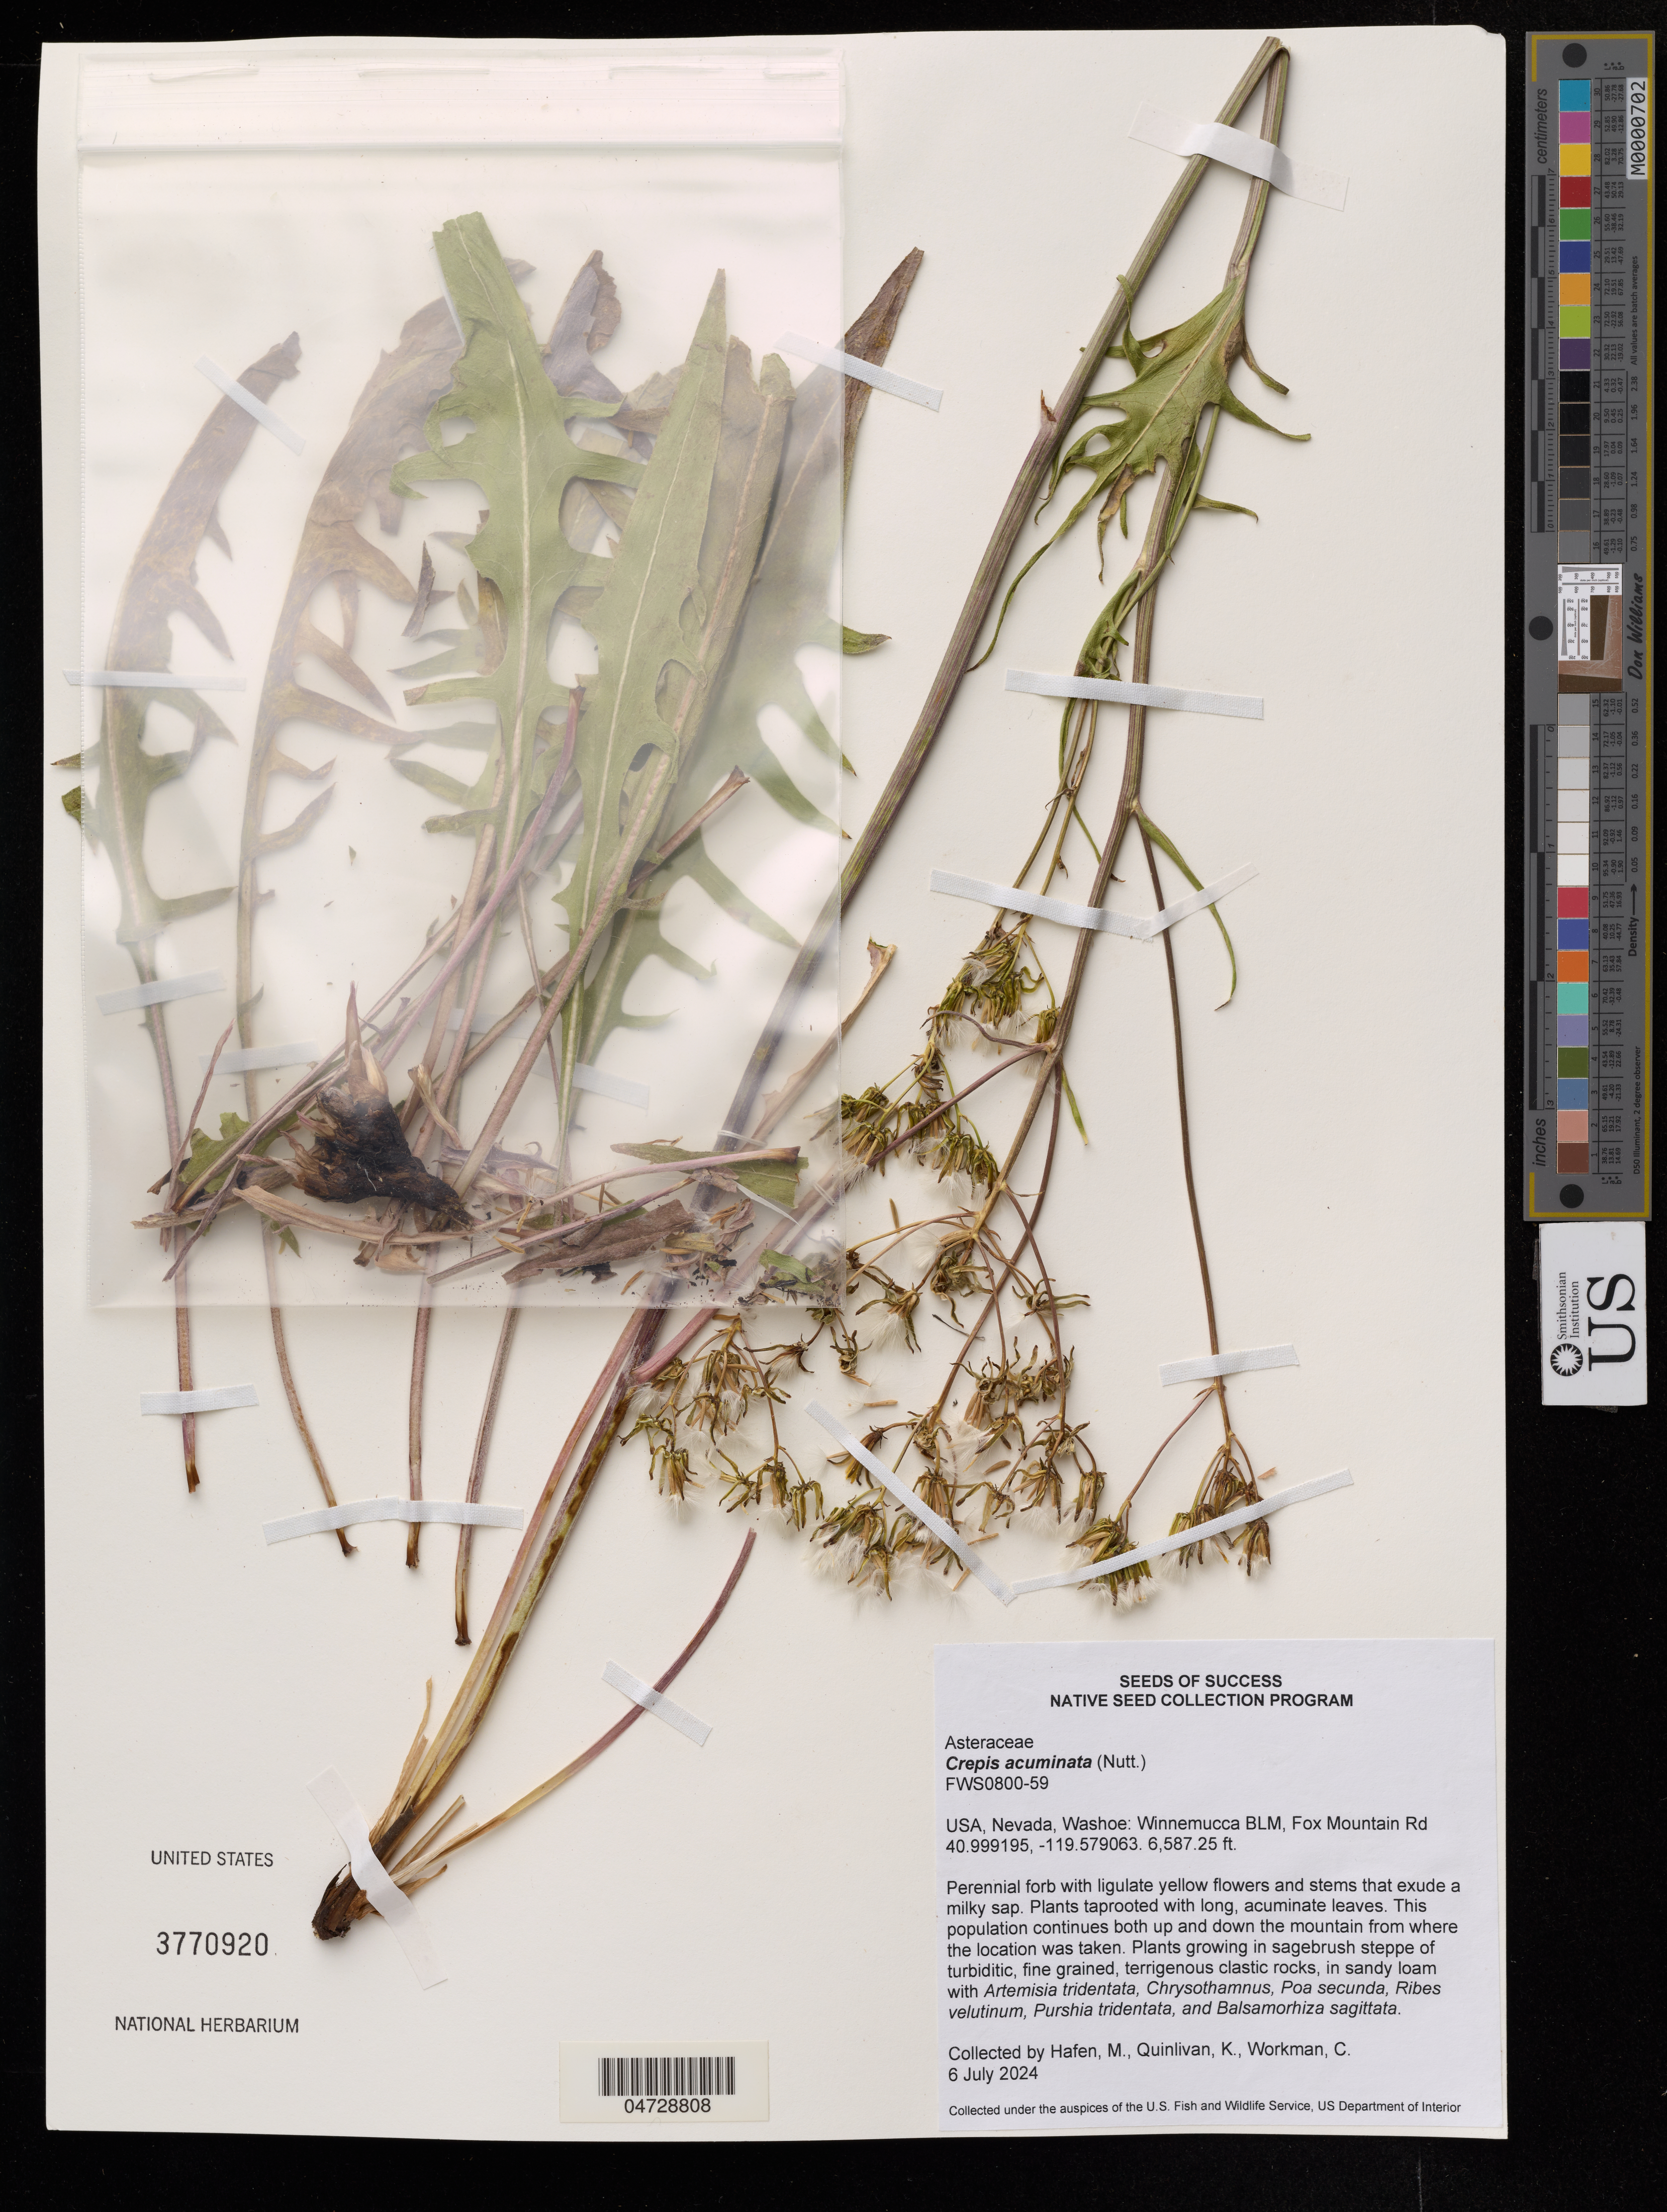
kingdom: Plantae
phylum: Tracheophyta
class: Magnoliopsida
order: Asterales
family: Asteraceae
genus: Crepis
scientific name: Crepis acuminata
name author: Nutt.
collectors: N. Hafen, K. Quinlivan & C. Workman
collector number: FWS0800-59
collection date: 2024-07-06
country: United States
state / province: Nevada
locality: Washoe: Winnemucca BLM, Fox Mountain Rd.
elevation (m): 2007.79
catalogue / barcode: US 3770920